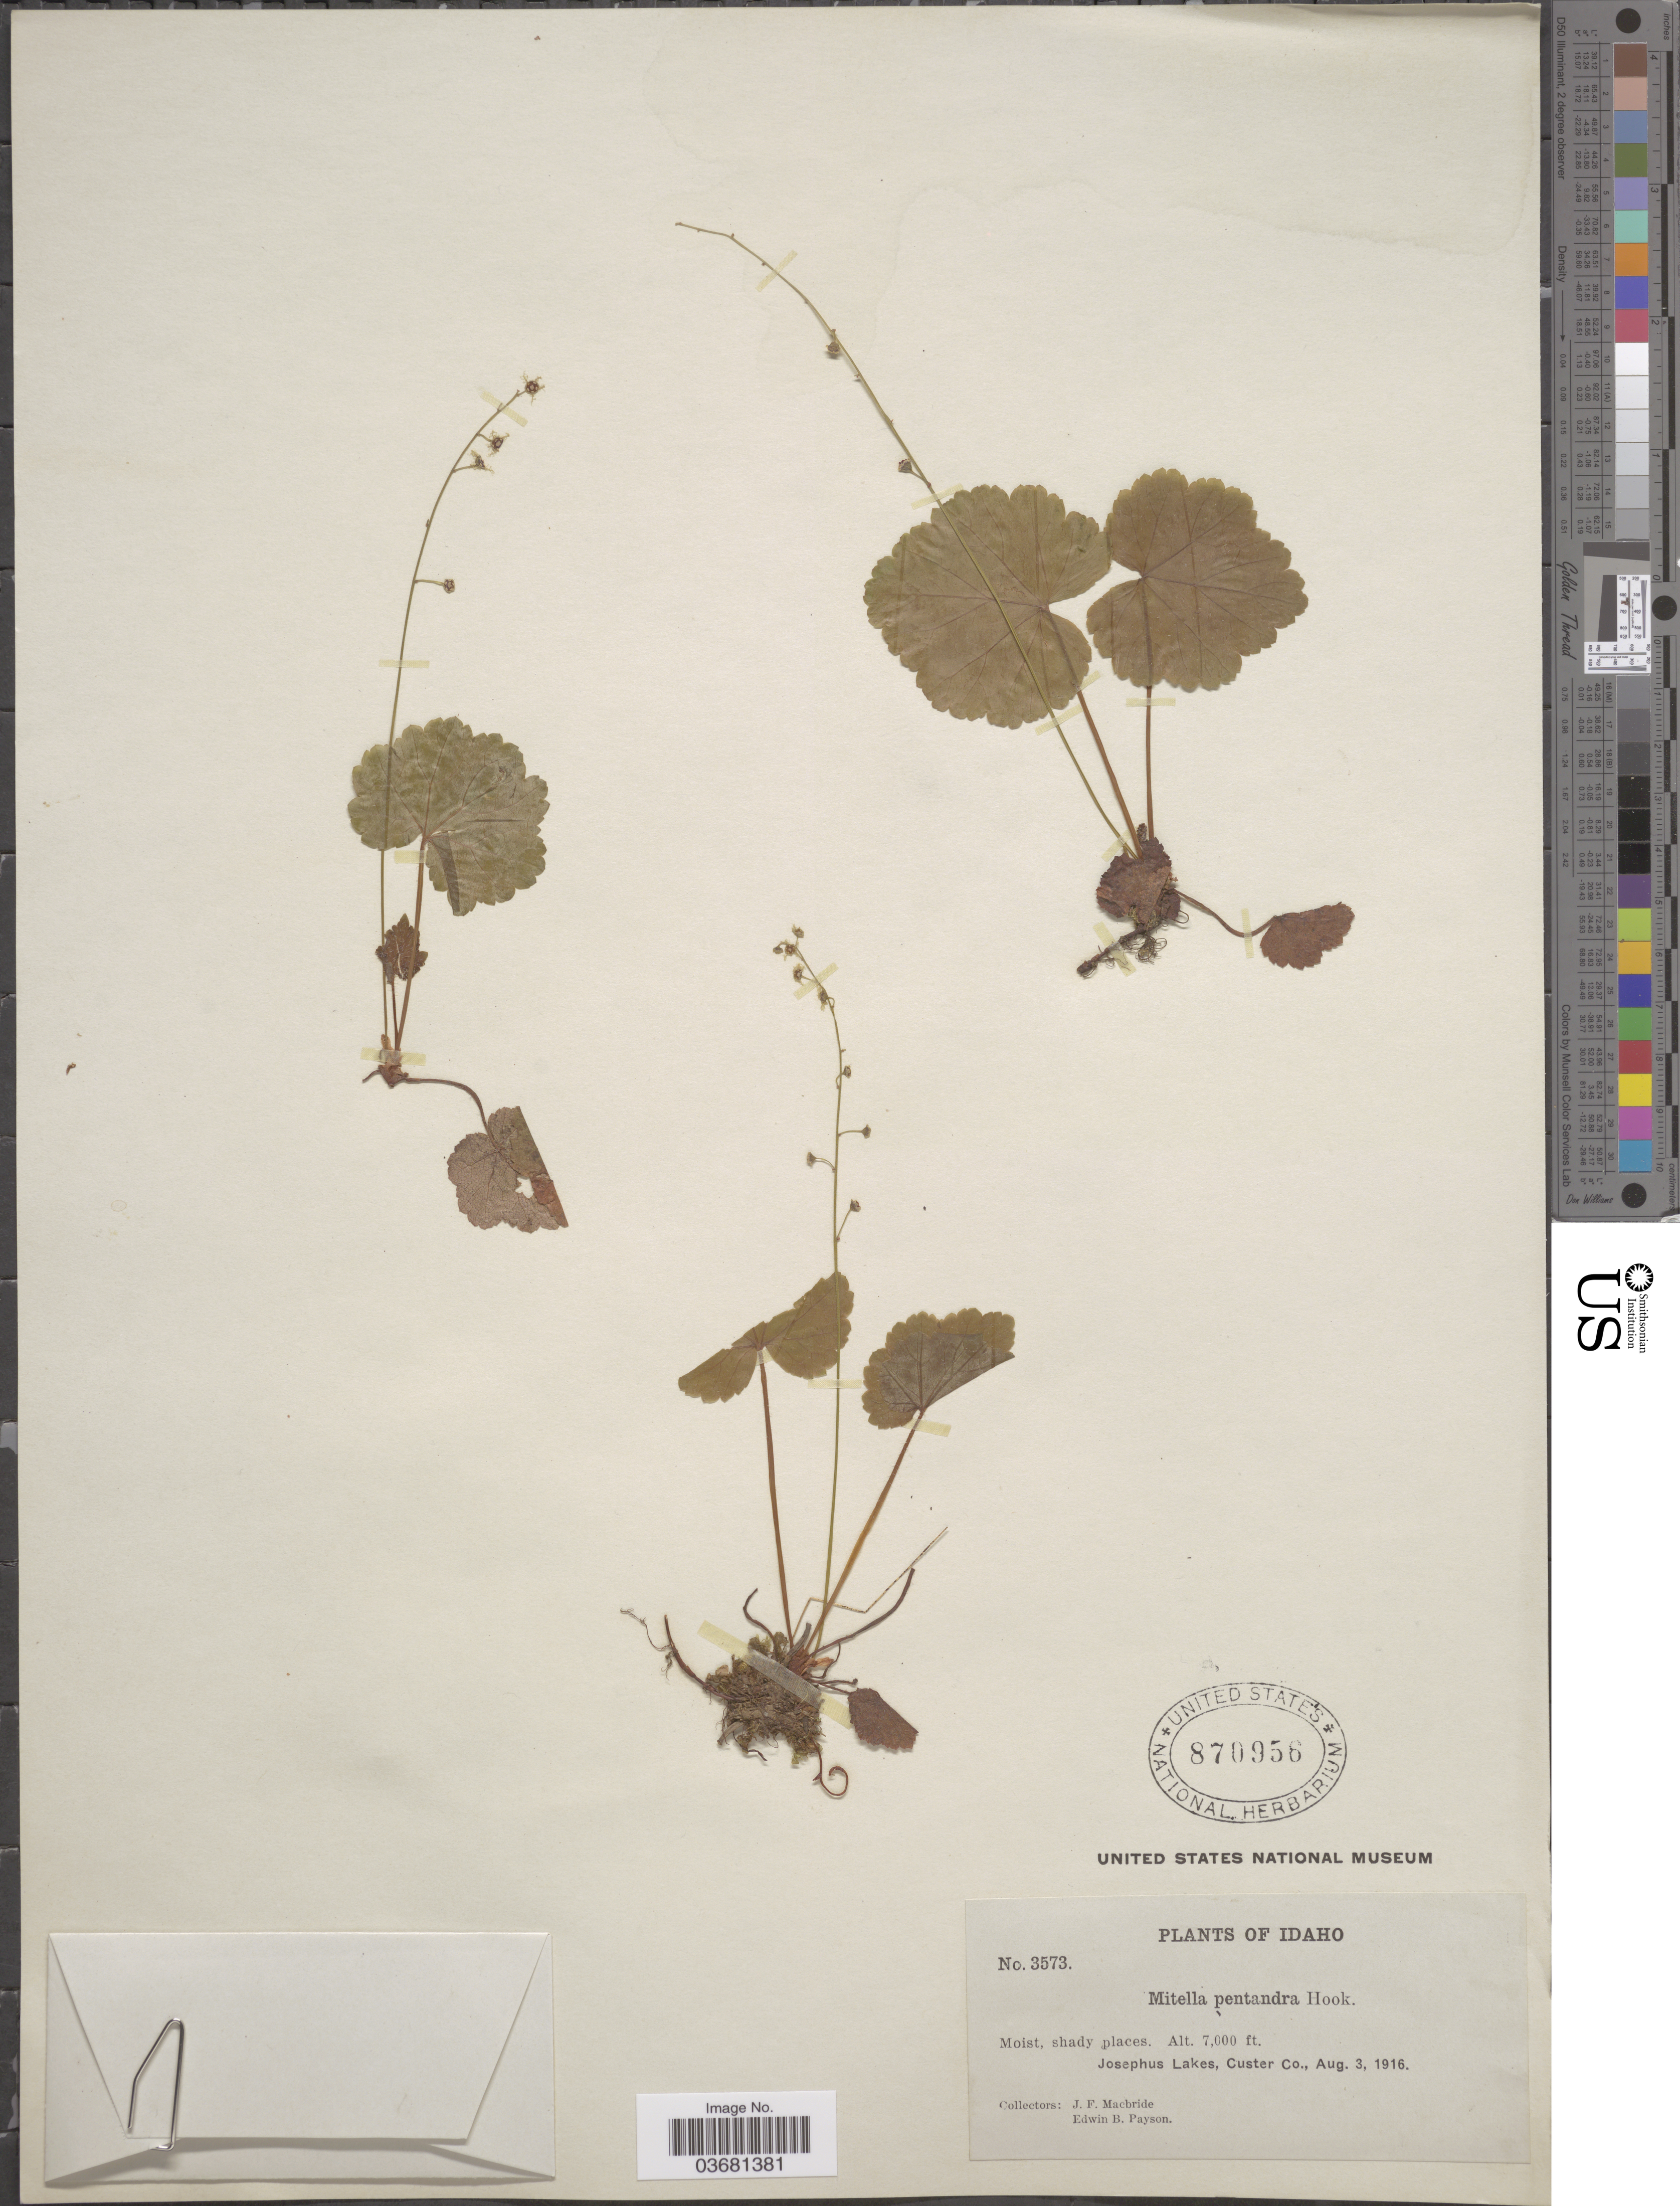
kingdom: Plantae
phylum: Tracheophyta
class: Magnoliopsida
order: Saxifragales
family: Saxifragaceae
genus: Mitella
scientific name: Mitella pentandra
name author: Hook.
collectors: J. F. Macbride & E. B. Payson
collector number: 3573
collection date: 1916-08-03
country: United States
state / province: Idaho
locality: Josephus Lakes, Custer Co.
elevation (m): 2134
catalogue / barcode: US 870956